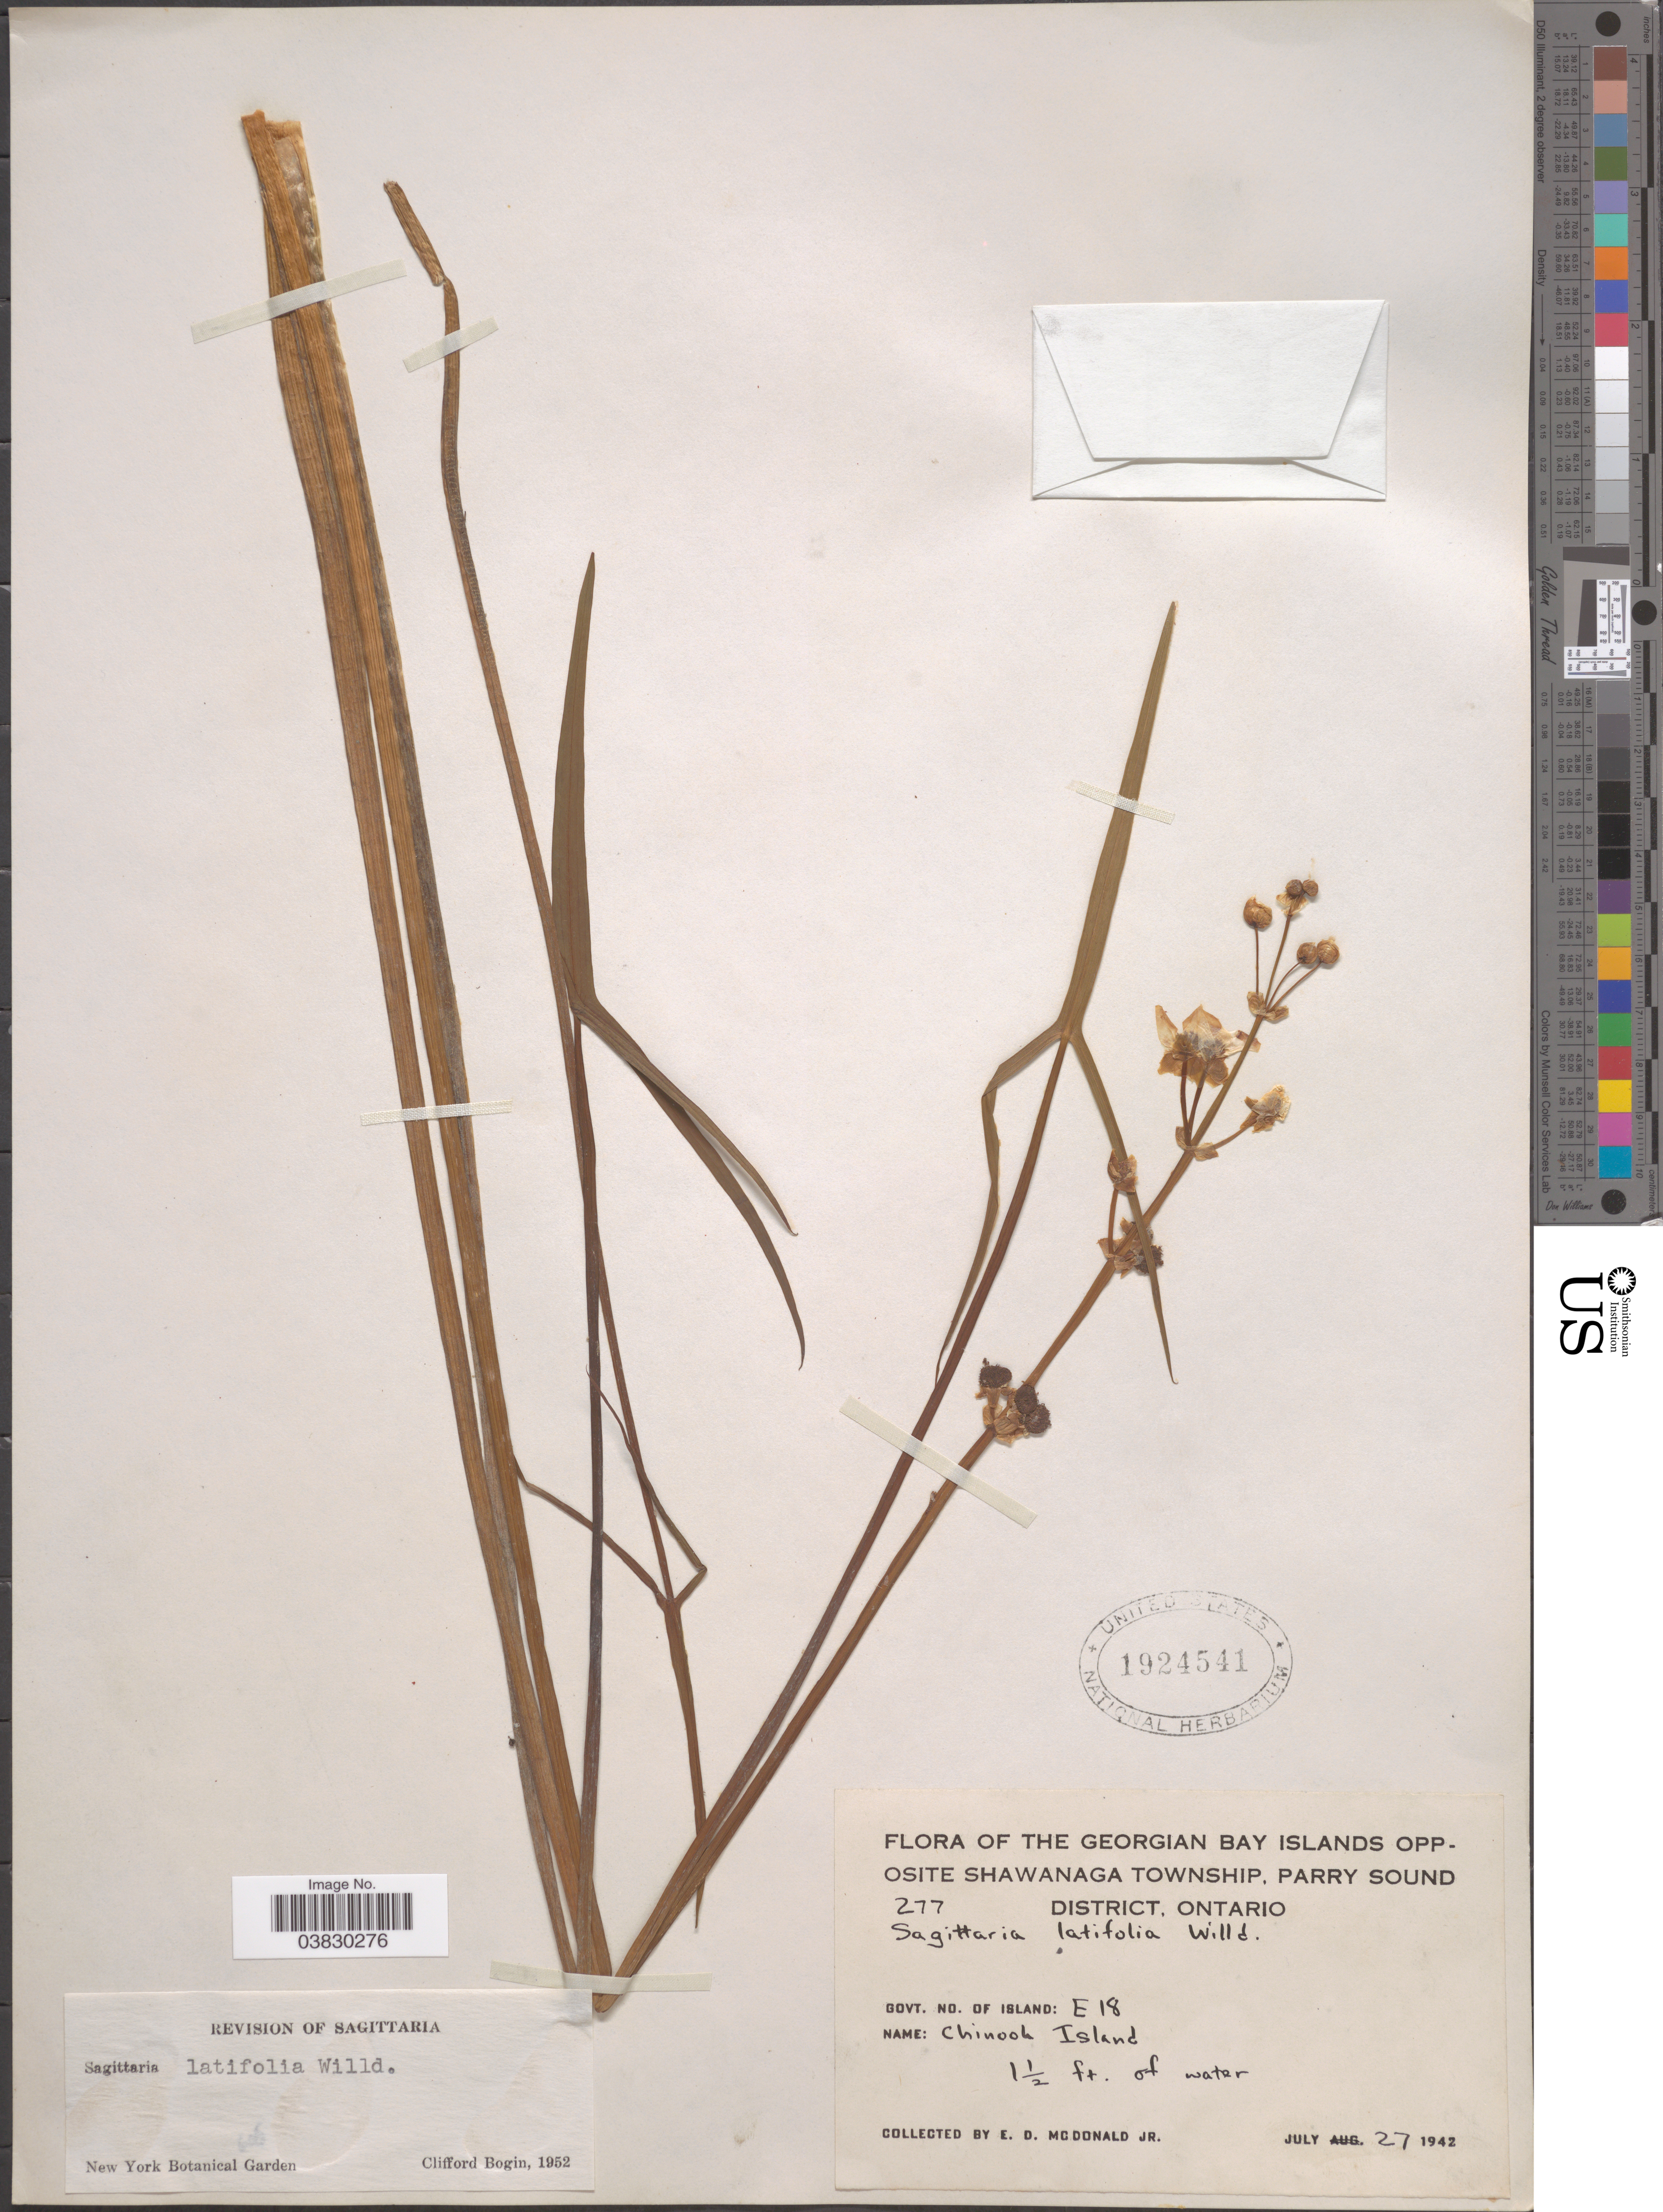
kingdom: Plantae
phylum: Tracheophyta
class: Liliopsida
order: Alismatales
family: Alismataceae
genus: Sagittaria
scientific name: Sagittaria latifolia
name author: Willd.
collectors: E. D. McDonald Jr.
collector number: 277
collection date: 1942-07-27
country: Canada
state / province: Ontario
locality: The Georgian Bay Islands opposite Shawanaga Township, Parry Sound District. Govt. No. of Island: E18. Chinook Island.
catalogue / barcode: US 1924541